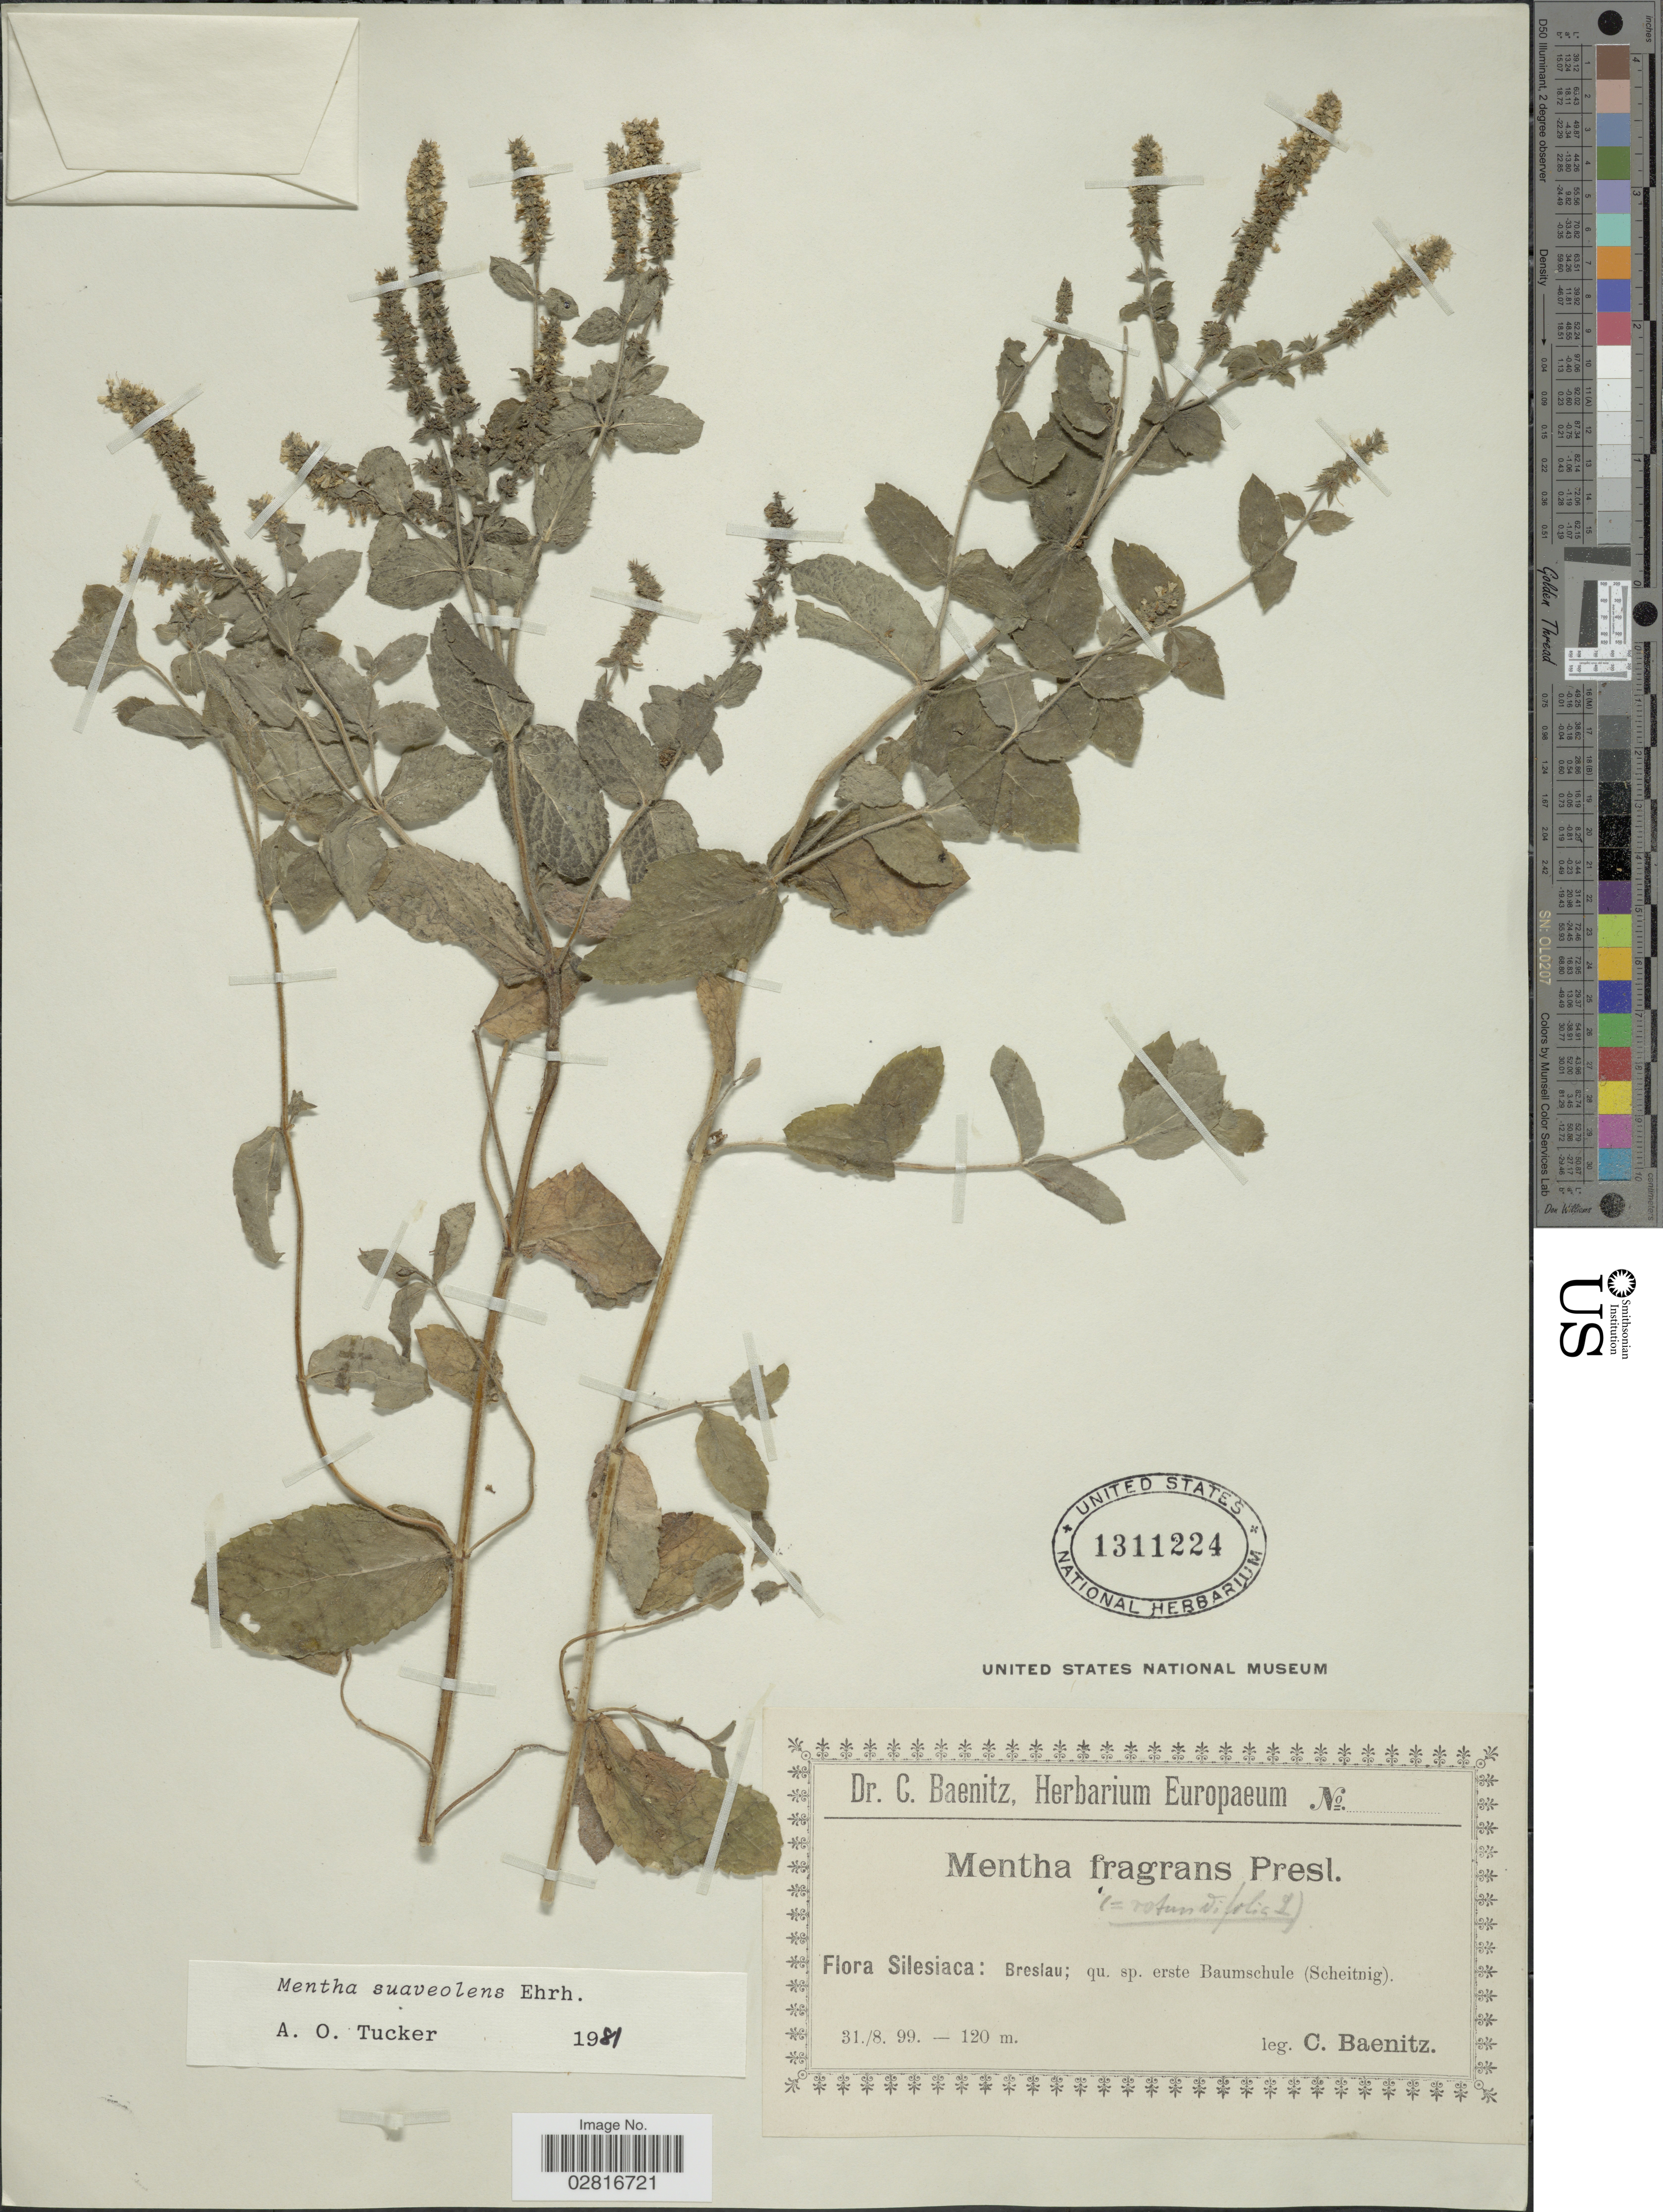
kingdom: Plantae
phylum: Tracheophyta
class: Magnoliopsida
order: Lamiales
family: Lamiaceae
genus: Mentha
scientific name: Mentha suaveolens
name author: Ehrh.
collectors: C. G. Baenitz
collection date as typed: Transcribed d/m/y: 31/8/99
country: Poland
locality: Silesiaca: Breslau; qu. sp. erste Baumschule (Scheitnig)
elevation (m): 120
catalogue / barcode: US 1311224